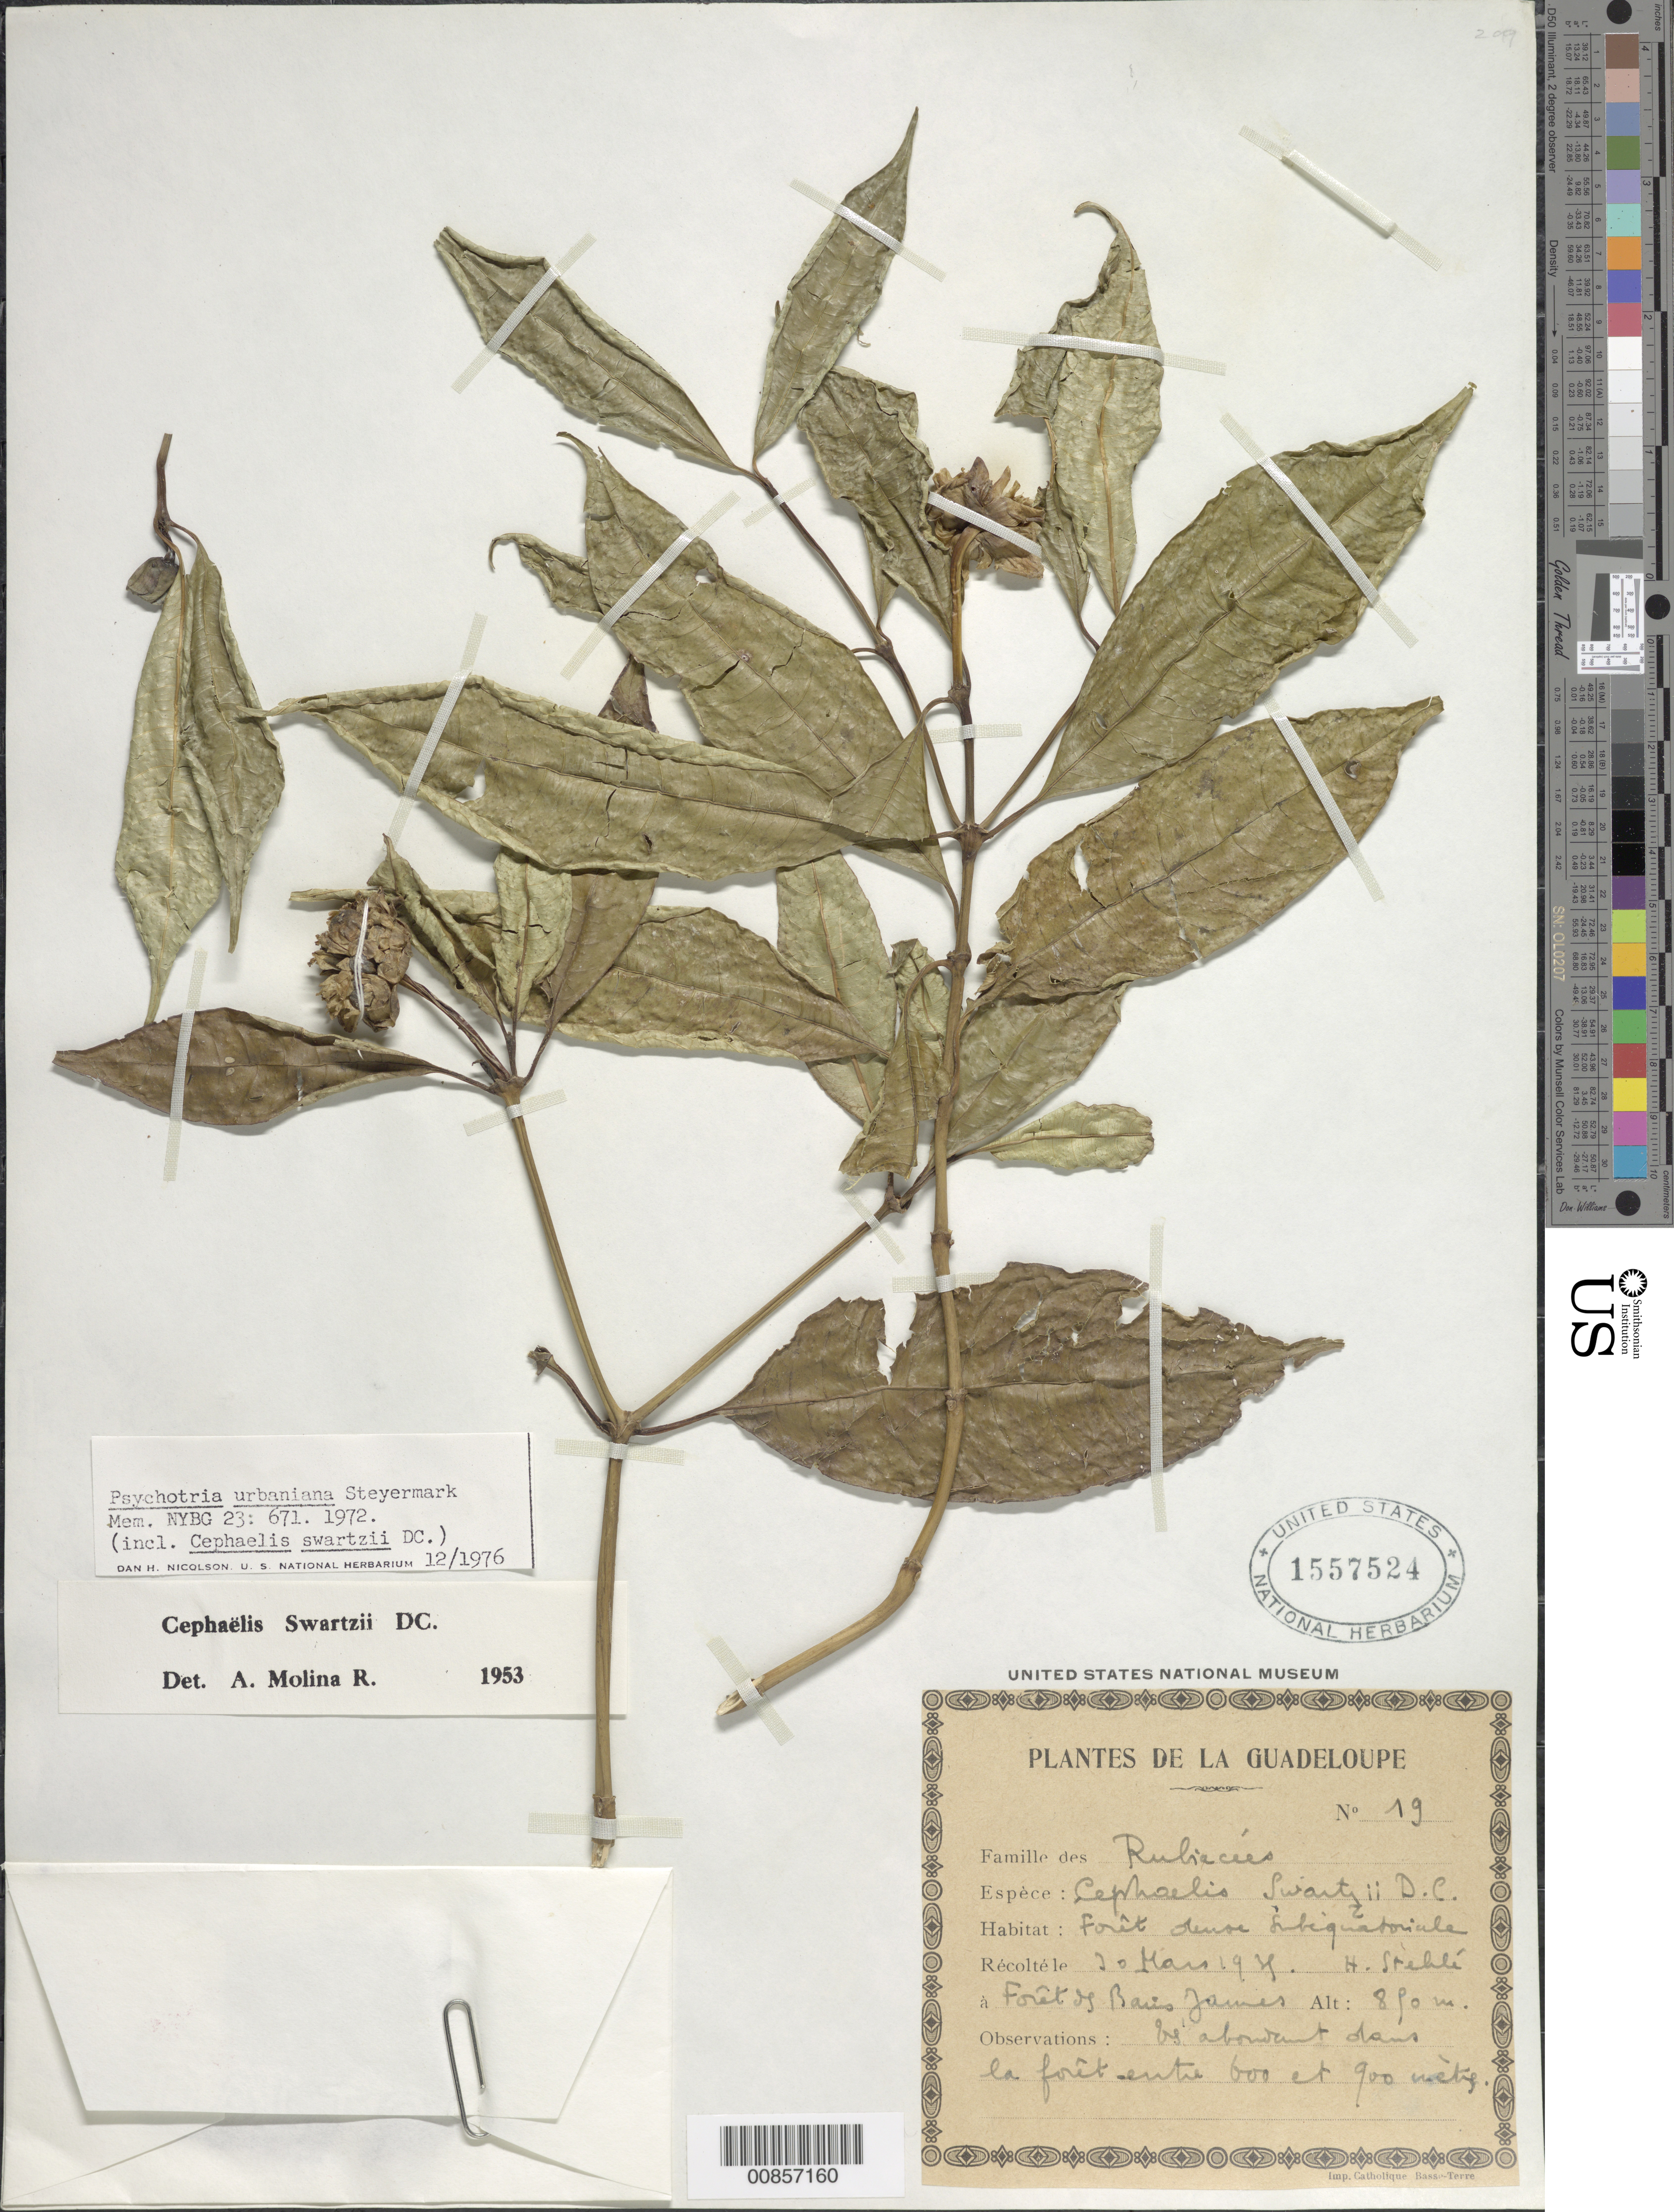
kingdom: Plantae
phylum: Tracheophyta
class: Magnoliopsida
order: Gentianales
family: Rubiaceae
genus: Psychotria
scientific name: Psychotria urbaniana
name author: Steyerm.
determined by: Nicolson, Dan H.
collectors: H. Stehlé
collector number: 19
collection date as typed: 20 Mar 1939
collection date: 1939-03-20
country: Guadeloupe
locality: Bains Jaunes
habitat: Forêt dense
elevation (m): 890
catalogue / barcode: US 1557524